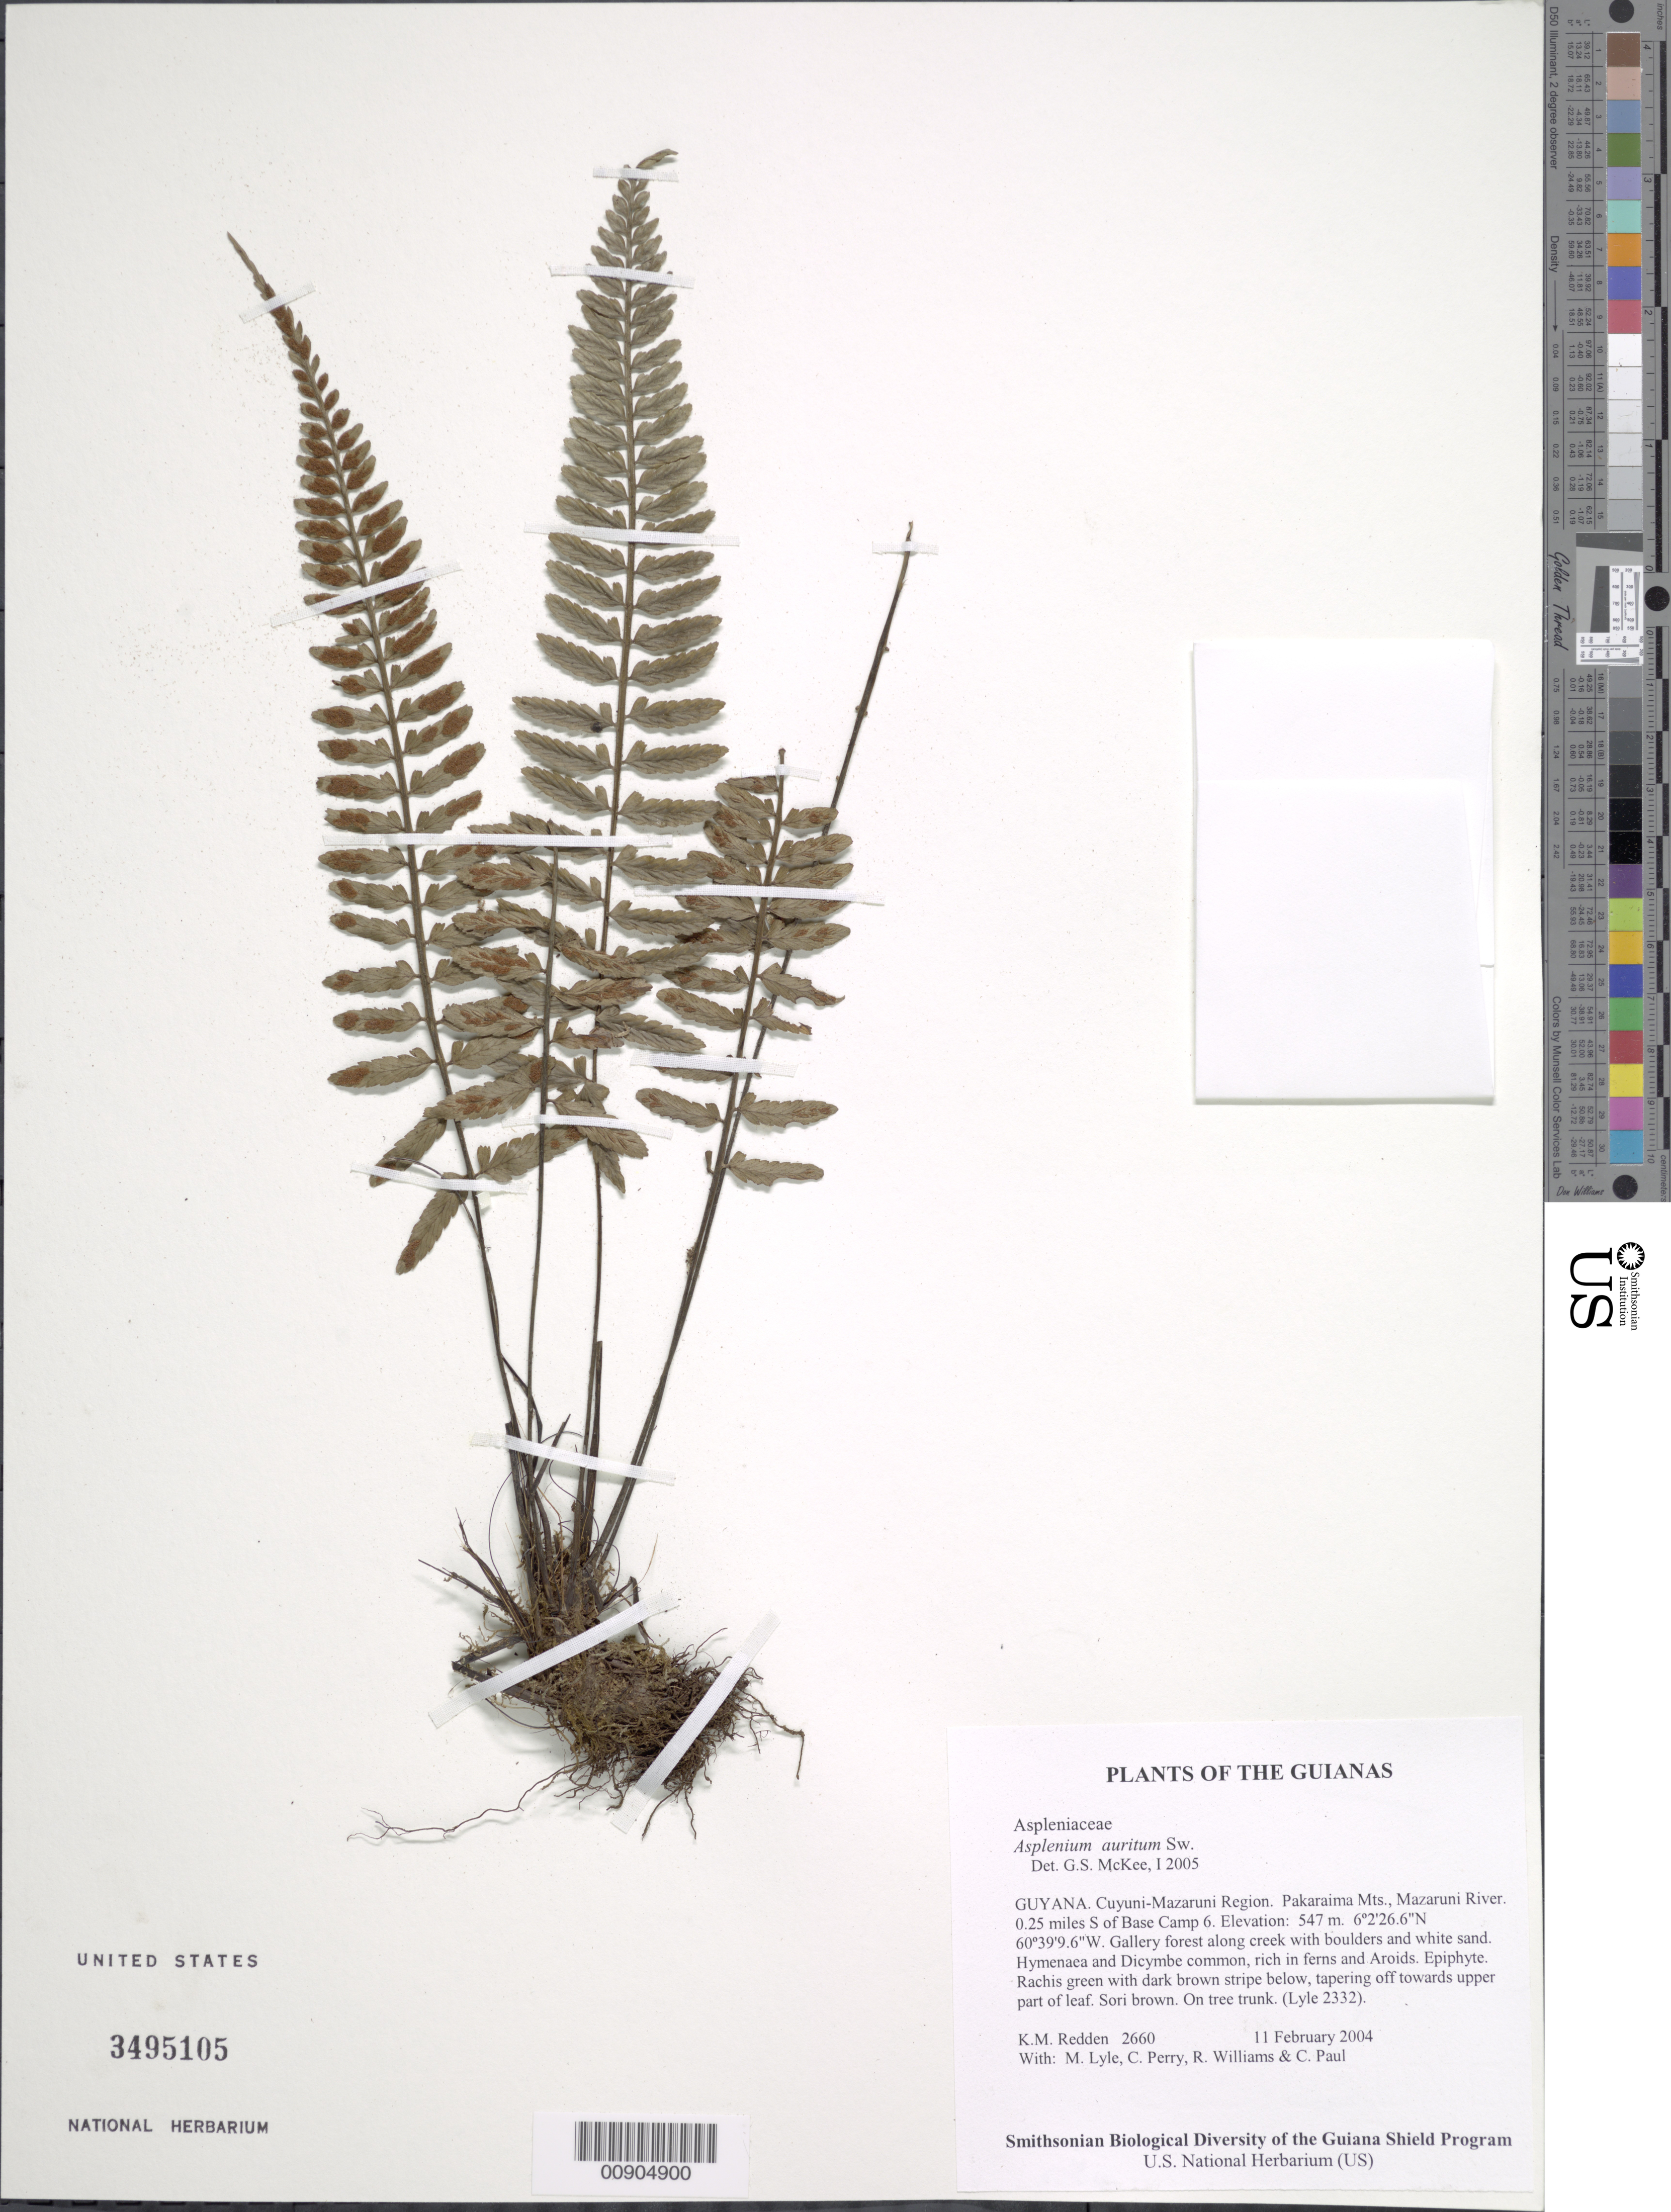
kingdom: Plantae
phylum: Tracheophyta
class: Polypodiopsida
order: Polypodiales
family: Aspleniaceae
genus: Asplenium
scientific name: Asplenium auritum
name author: Sw.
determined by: McKee, G. S., (US), NMNH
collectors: K. M. Redden, M. Lyle, C. Perry, R. Williams & C. Paul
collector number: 2660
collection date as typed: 11 February 2004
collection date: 2004-02-11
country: Guyana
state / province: Cuyuni-Mazaruni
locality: Pakaraima Mts., Mazaruni River. 0.25 miles S of Base Camp 6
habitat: Gallery forest along creek with boulders and white sand. Hymenaea and Dicymbe common, rich in ferns and Aroids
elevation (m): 547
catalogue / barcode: US 3495105